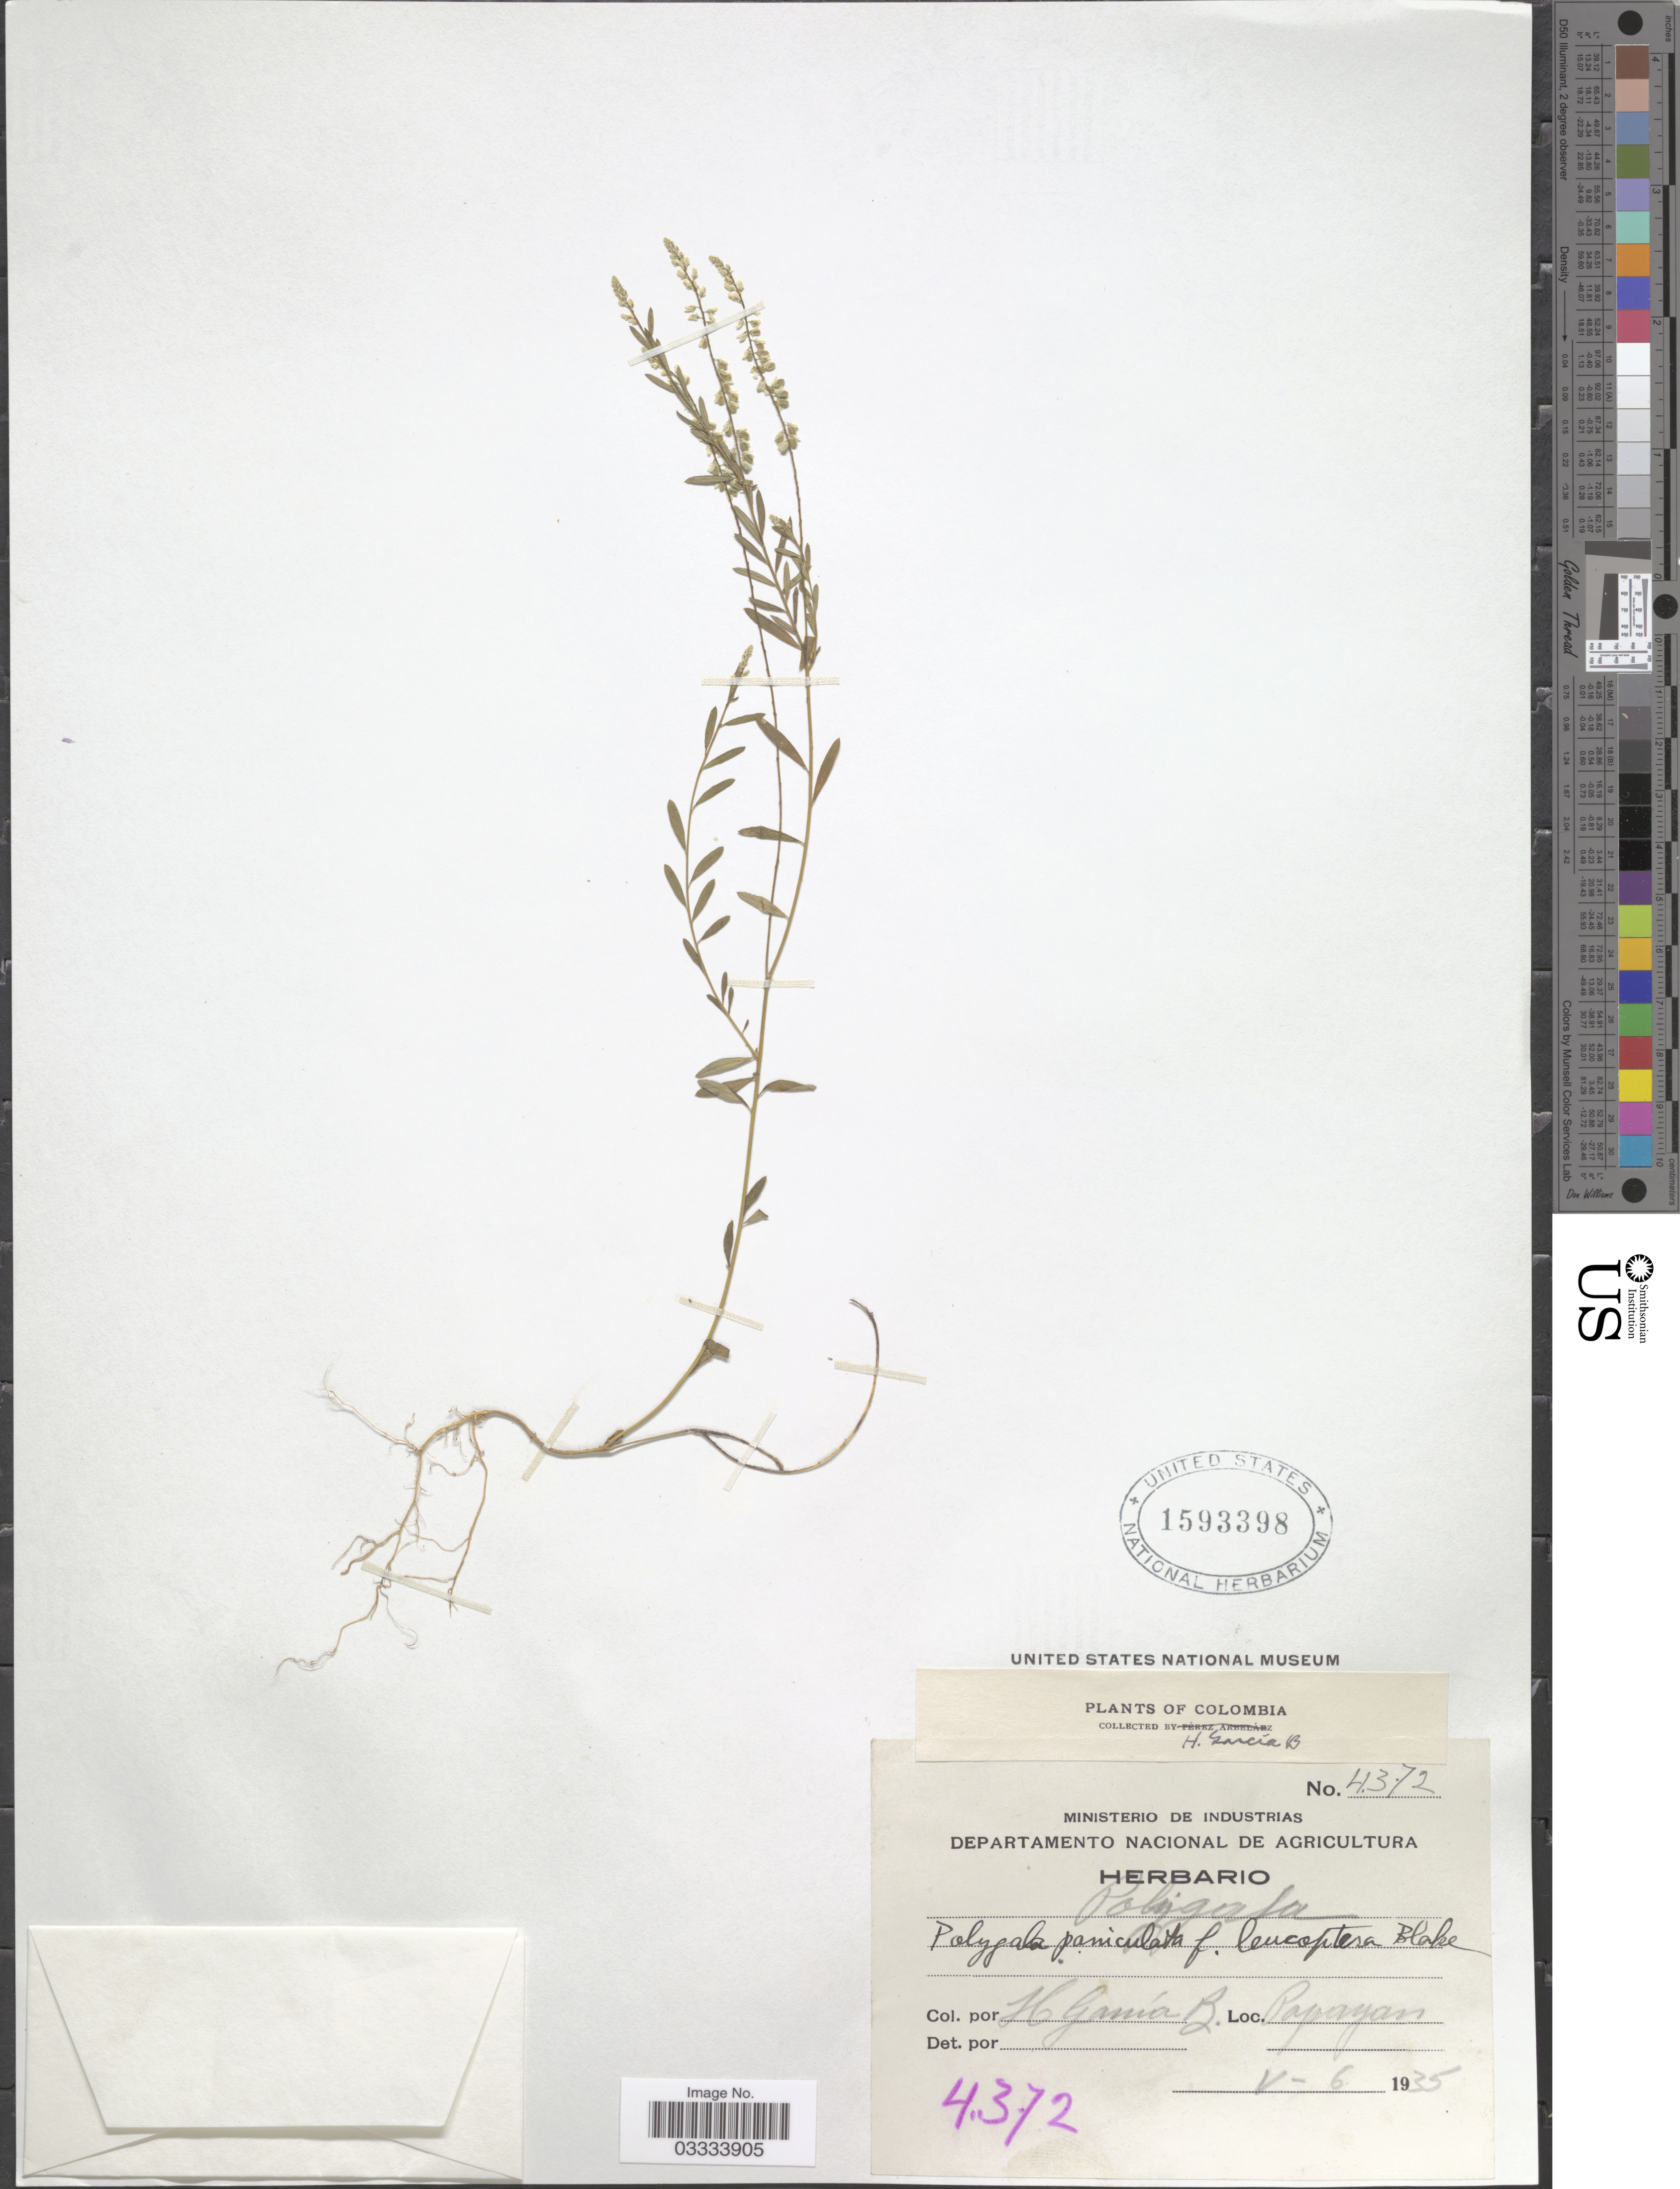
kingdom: Plantae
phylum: Tracheophyta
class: Magnoliopsida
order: Fabales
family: Polygalaceae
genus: Polygala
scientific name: Polygala paniculata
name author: L.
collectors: H. García B.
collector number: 4372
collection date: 1935-05-06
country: Colombia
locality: Popayan.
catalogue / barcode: US 1593398